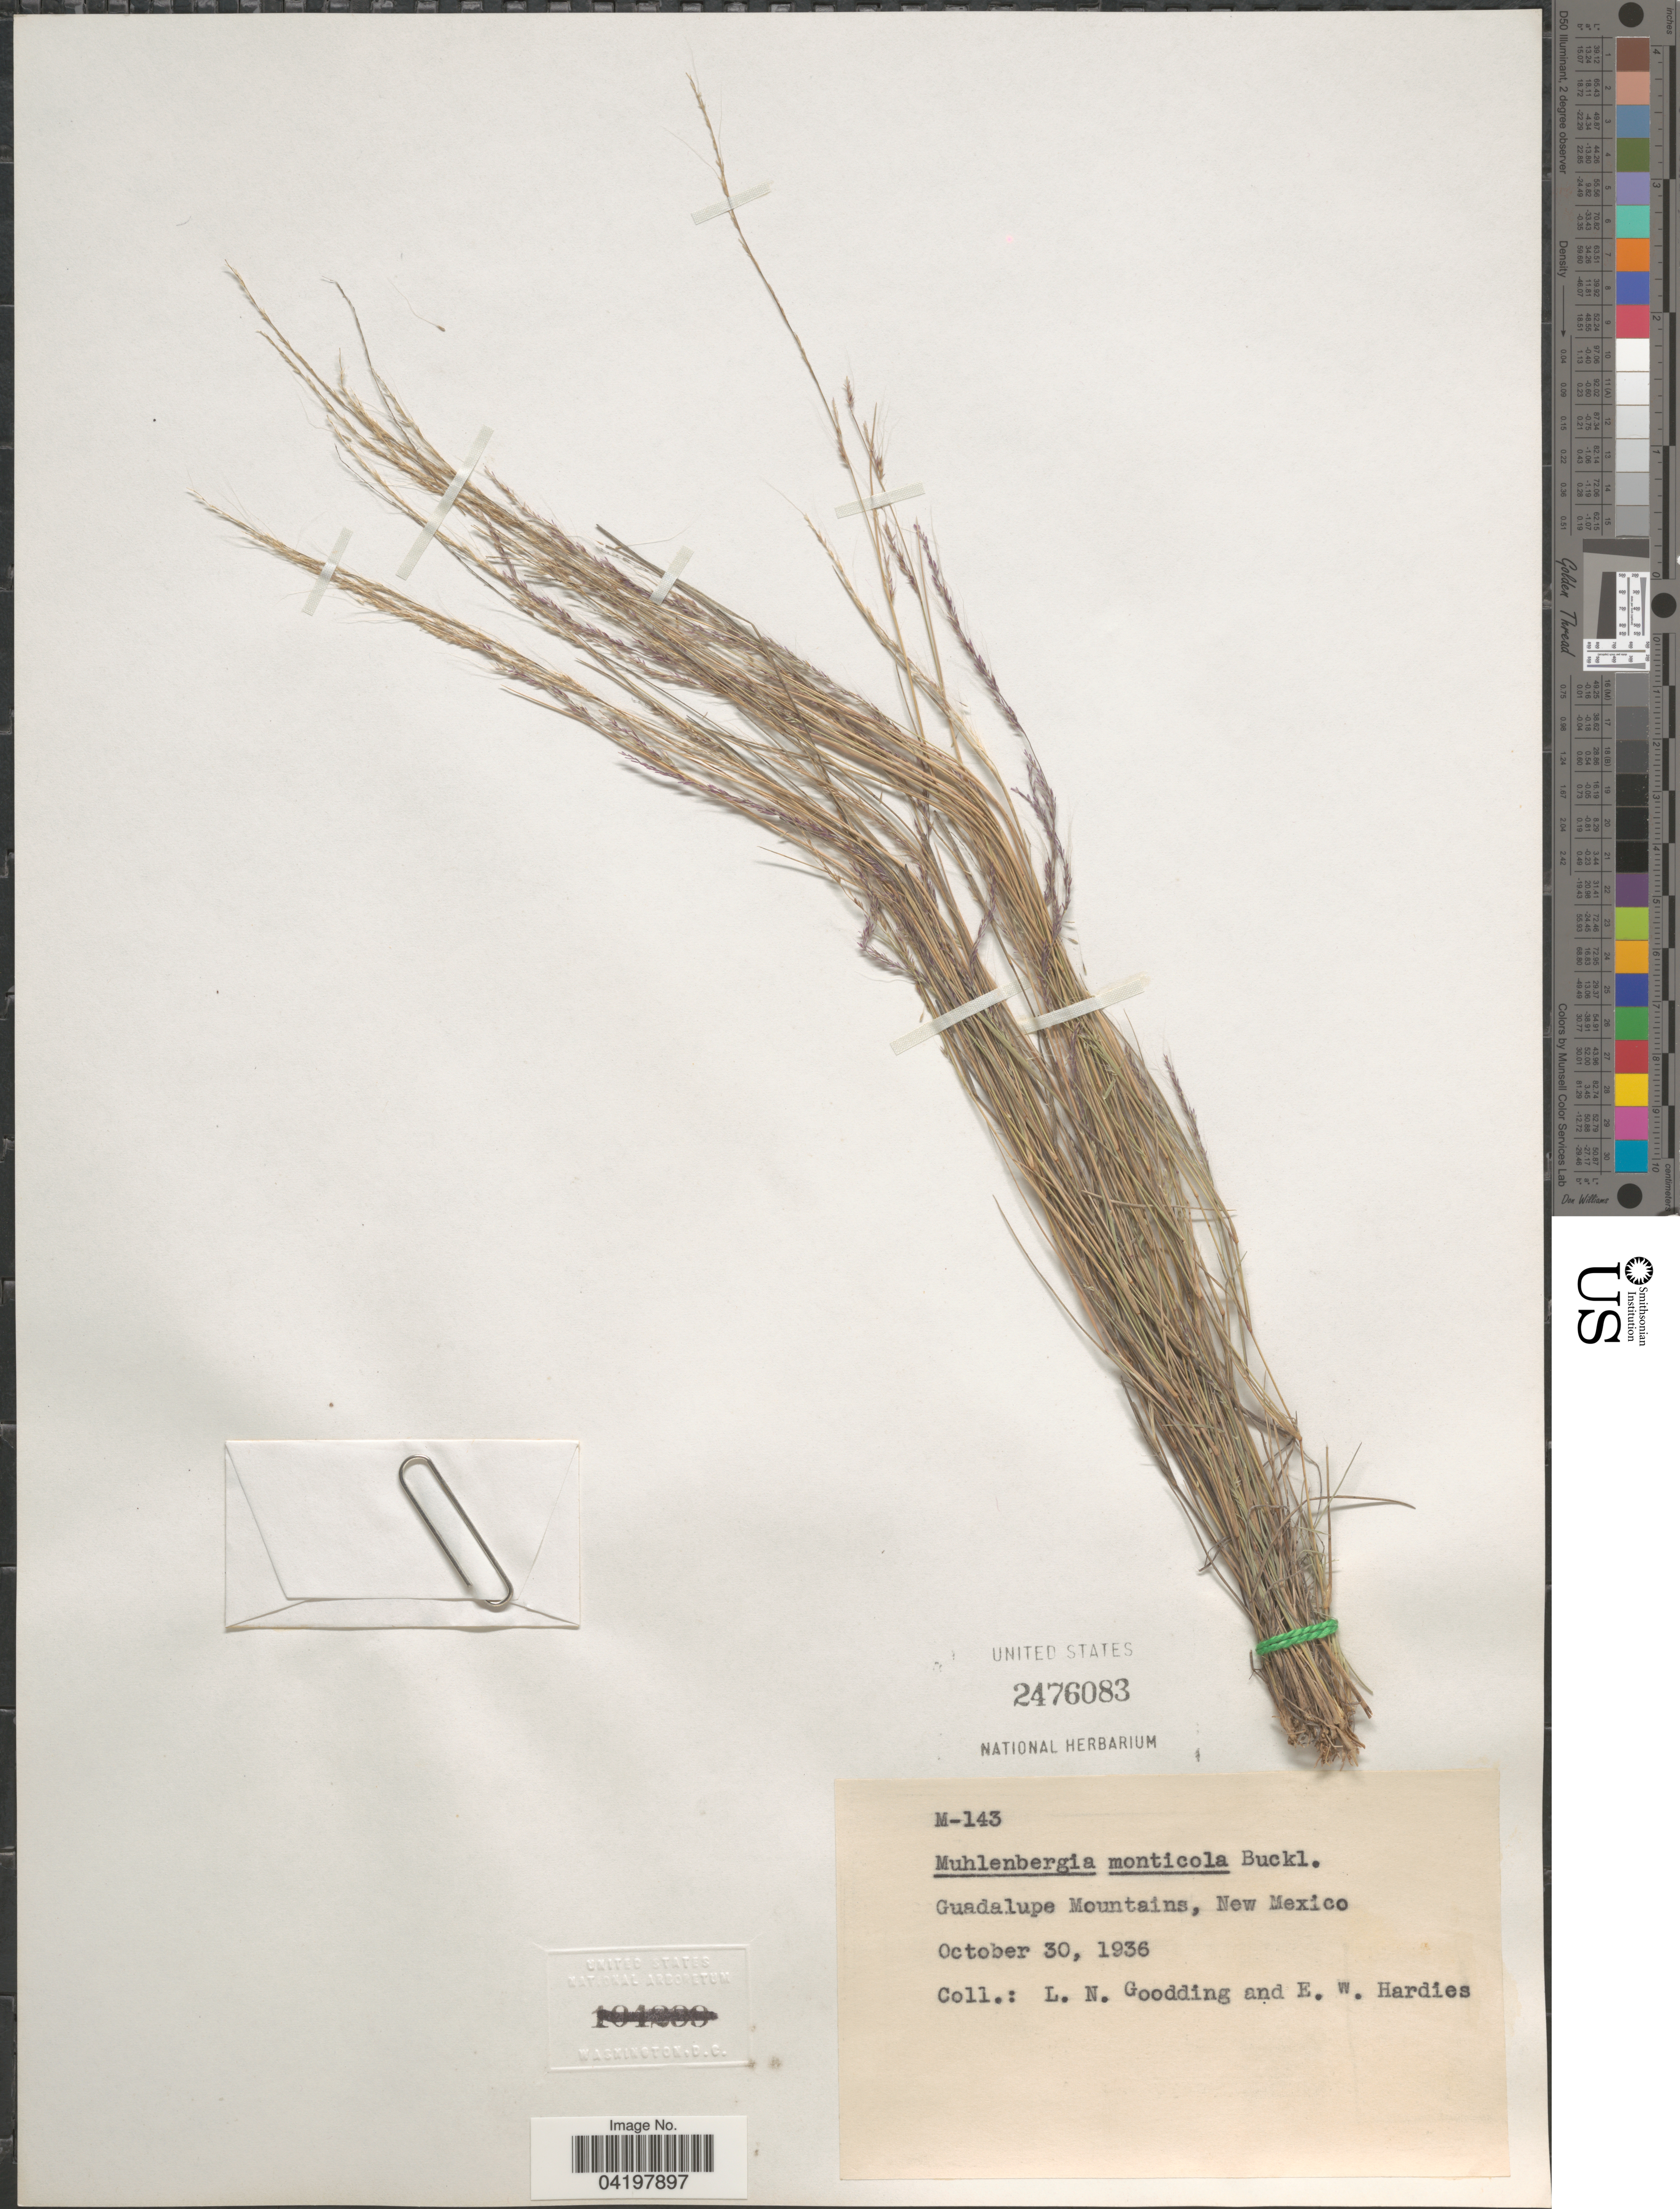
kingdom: Plantae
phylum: Tracheophyta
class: Liliopsida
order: Poales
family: Poaceae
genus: Muhlenbergia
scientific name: Muhlenbergia tenuifolia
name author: (Kunth) Kunth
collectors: L. N. Goodding & E. Hardies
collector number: M-143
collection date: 1936-10-30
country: United States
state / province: New Mexico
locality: Guadalupe Mountains.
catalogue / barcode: US 2476083